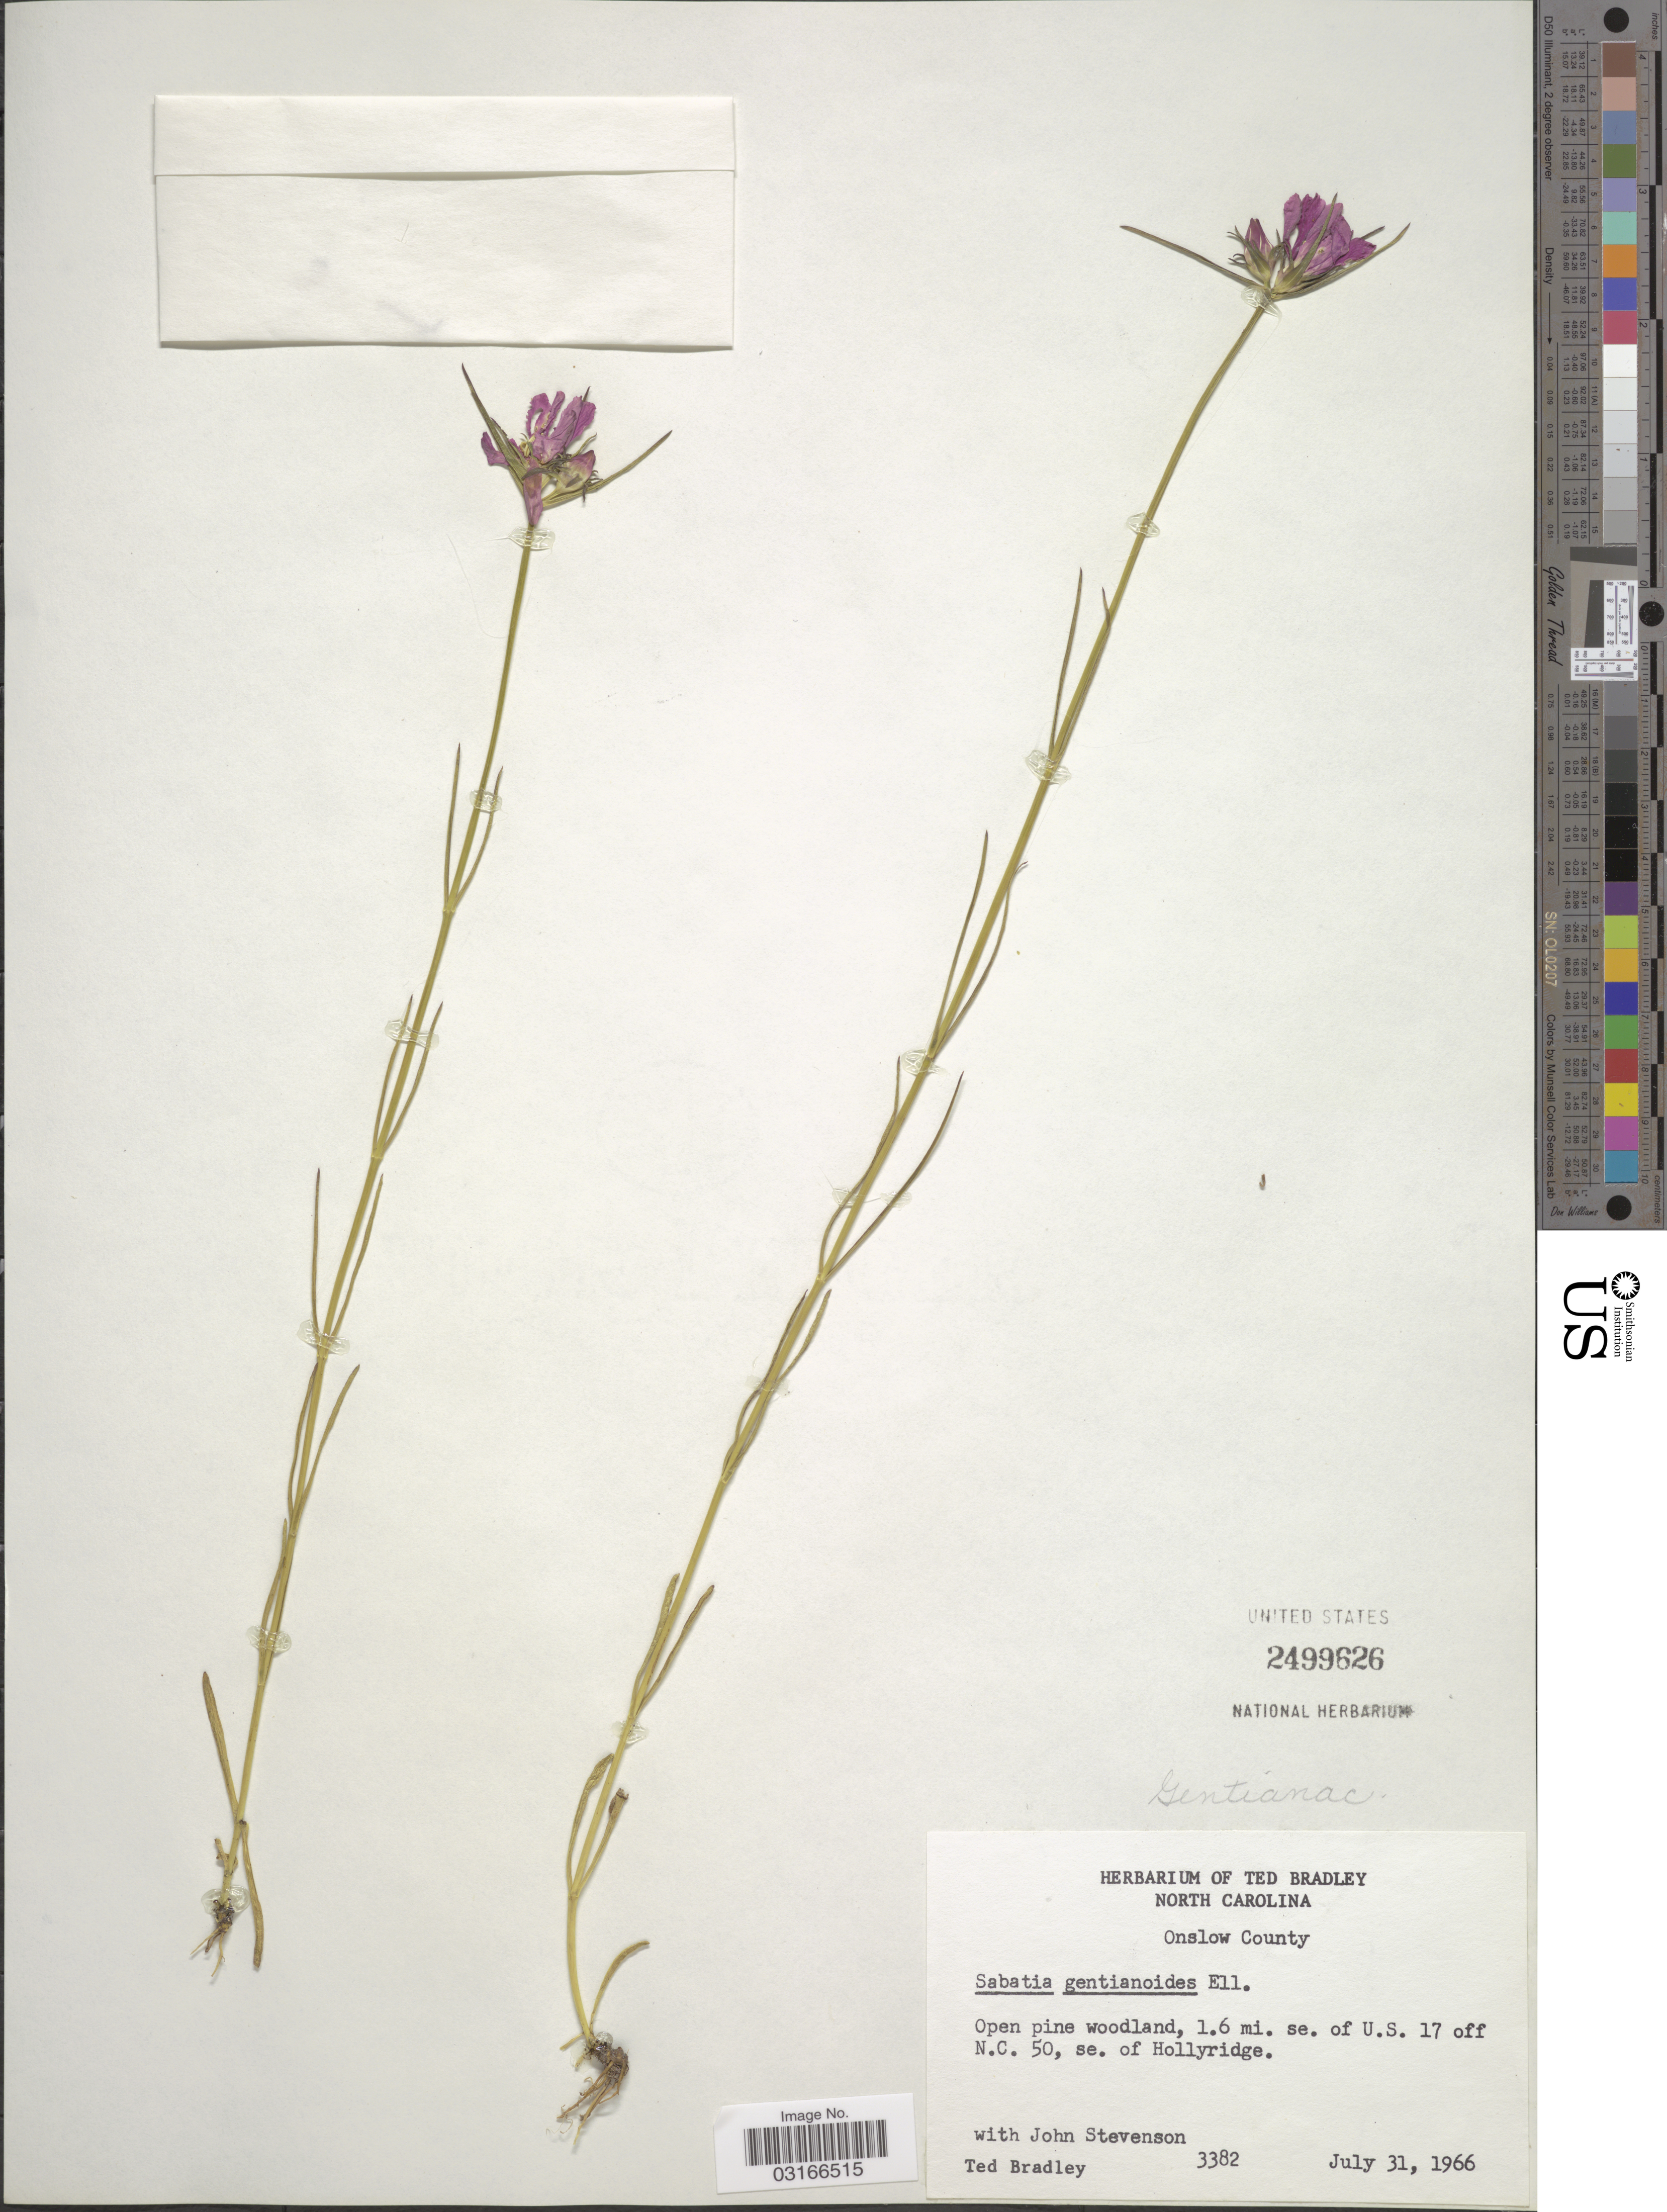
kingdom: Plantae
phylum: Tracheophyta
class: Magnoliopsida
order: Gentianales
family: Gentianaceae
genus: Sabatia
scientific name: Sabatia gentianoides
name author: Elliott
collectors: T. Bradley & J. Stevenson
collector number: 3382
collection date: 1966-07-31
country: United States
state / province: North Carolina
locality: Onslow County, Open pine woodland, 1.6 mi. se. of U.S. 17 off N.C. 50, se. of Hollyridge.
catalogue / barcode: US 2499626